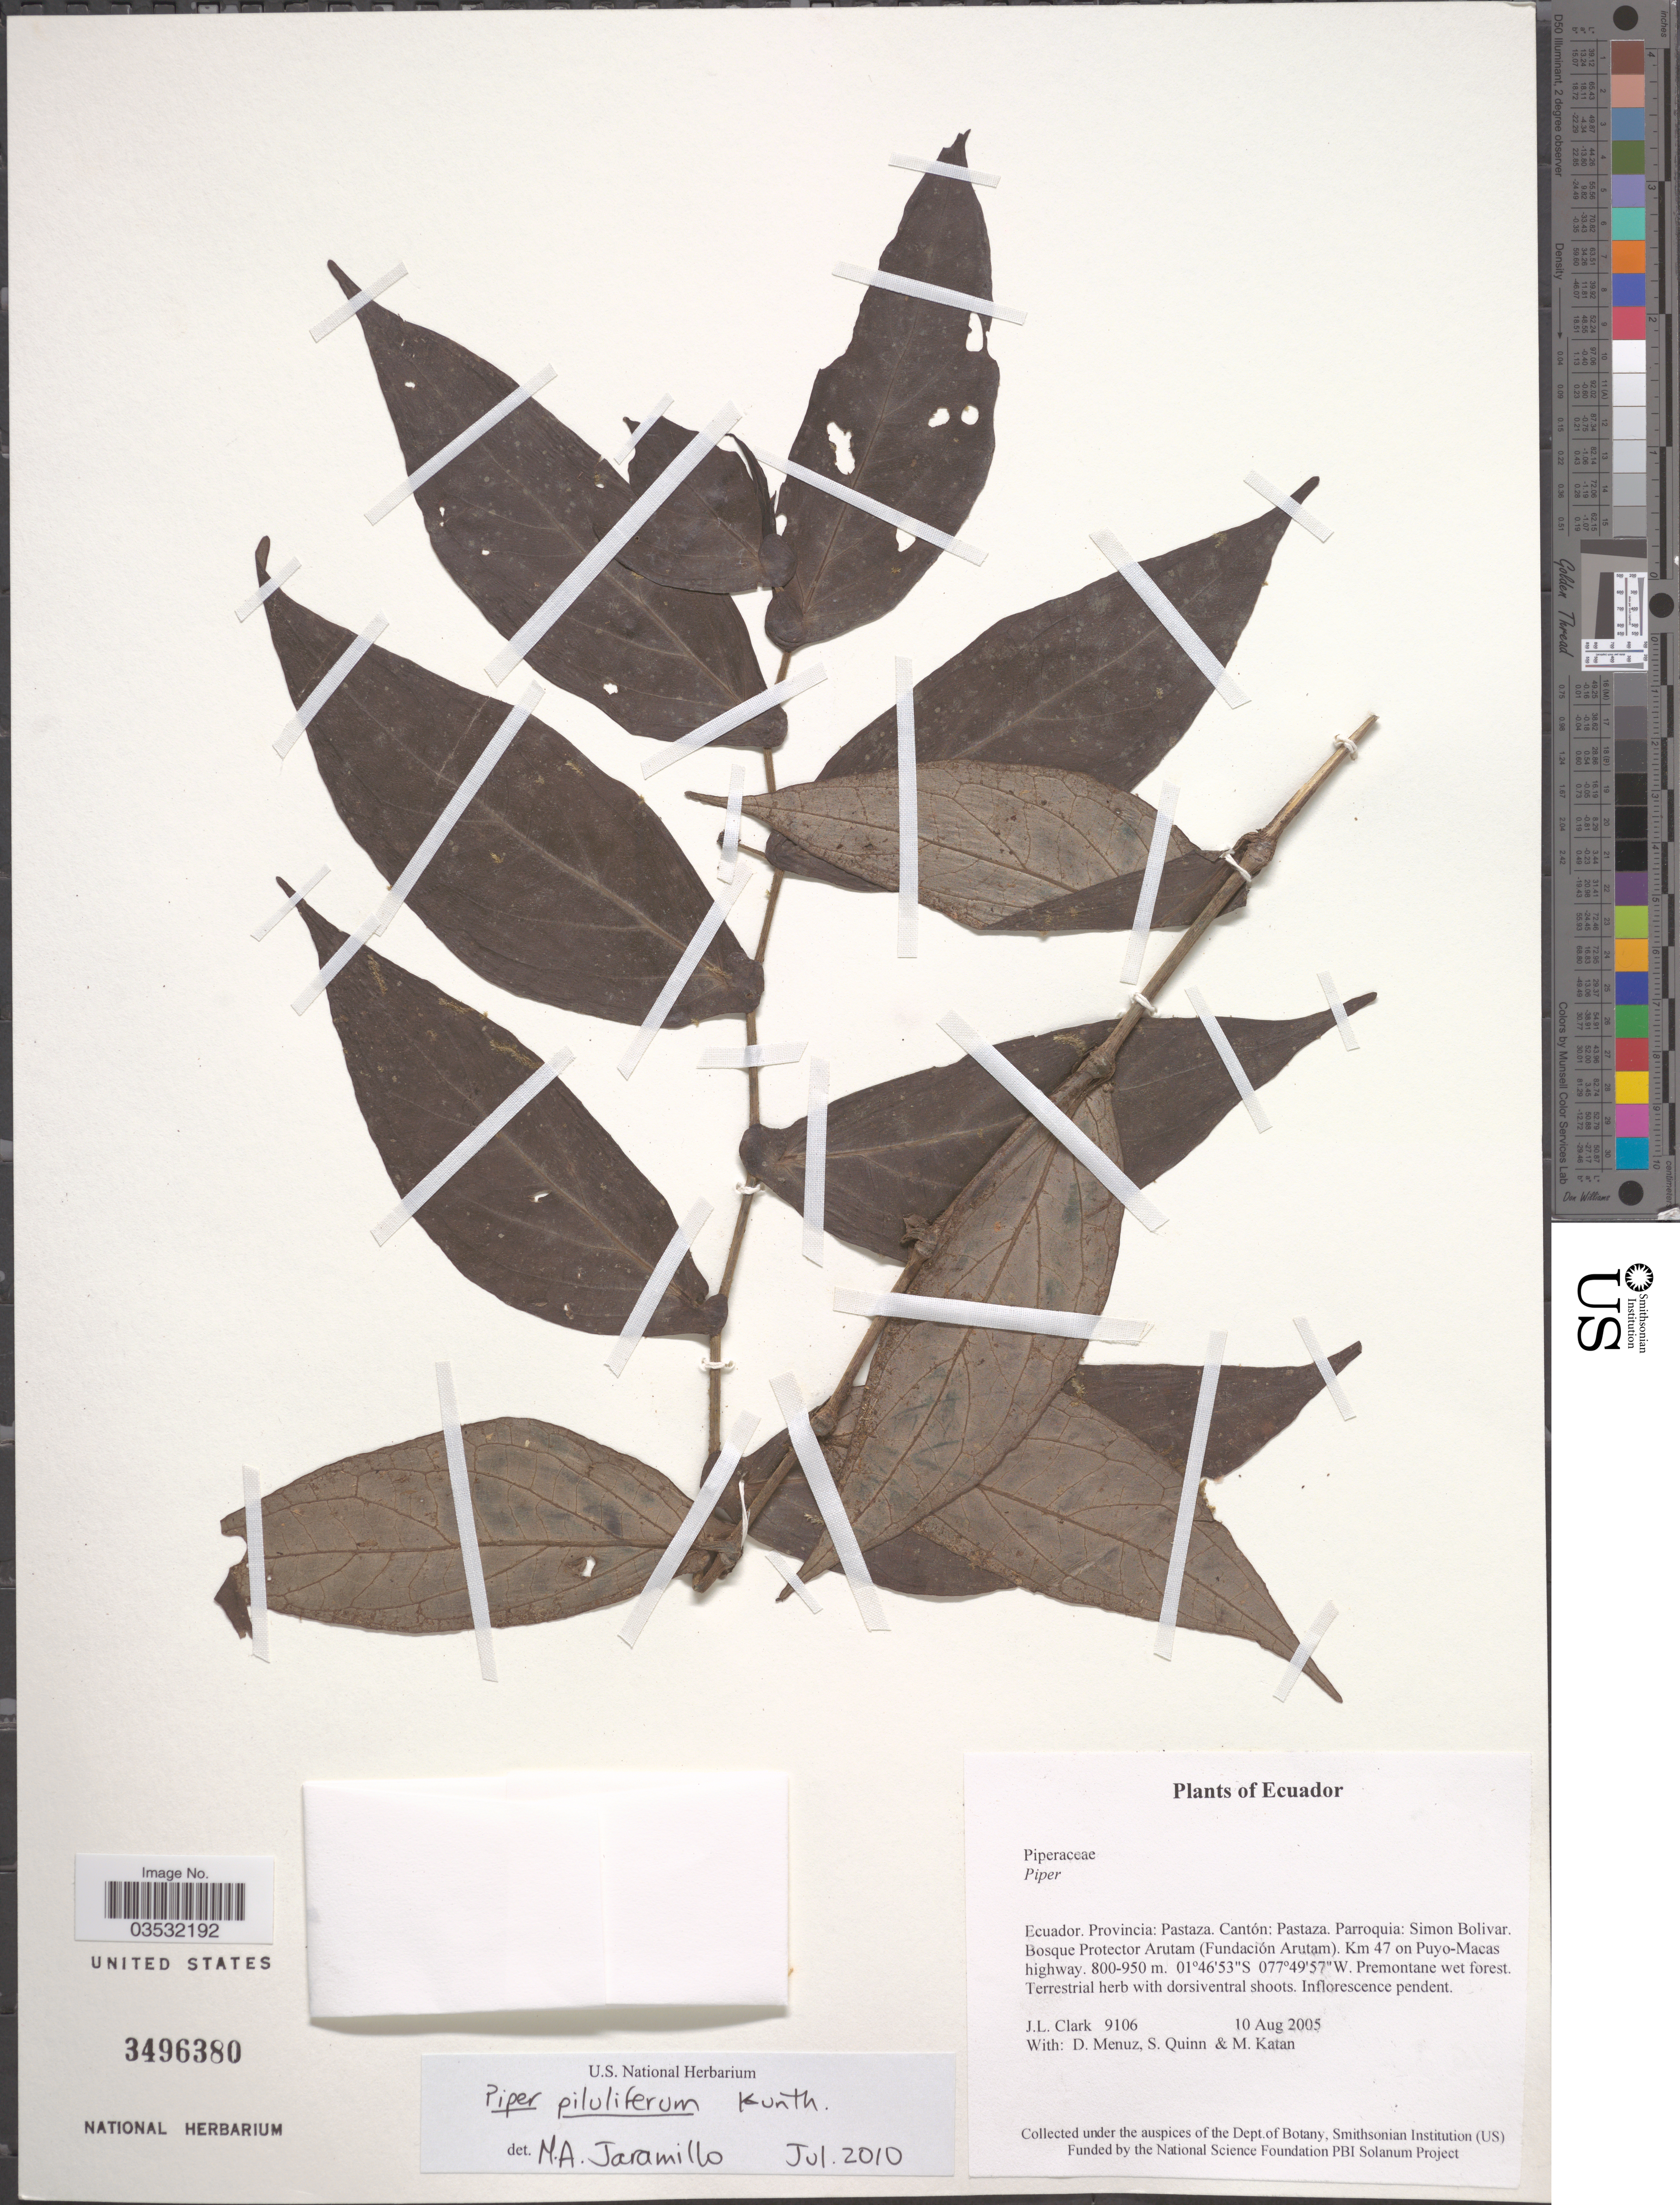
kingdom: Plantae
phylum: Tracheophyta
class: Magnoliopsida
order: Piperales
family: Piperaceae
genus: Piper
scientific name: Piper piluliferum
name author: Kunth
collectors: J. L. Clark, D. Menuz, S. Quinn & M. Katan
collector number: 9106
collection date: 2005-08-10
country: Ecuador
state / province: Pastaza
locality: Cantón: Pastaza. Parroquia: Simon Bolivar. Bosque Protector Arutam (Fundación Arutam). Km 47 on Puyo-Macas highway.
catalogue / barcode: US 3496380